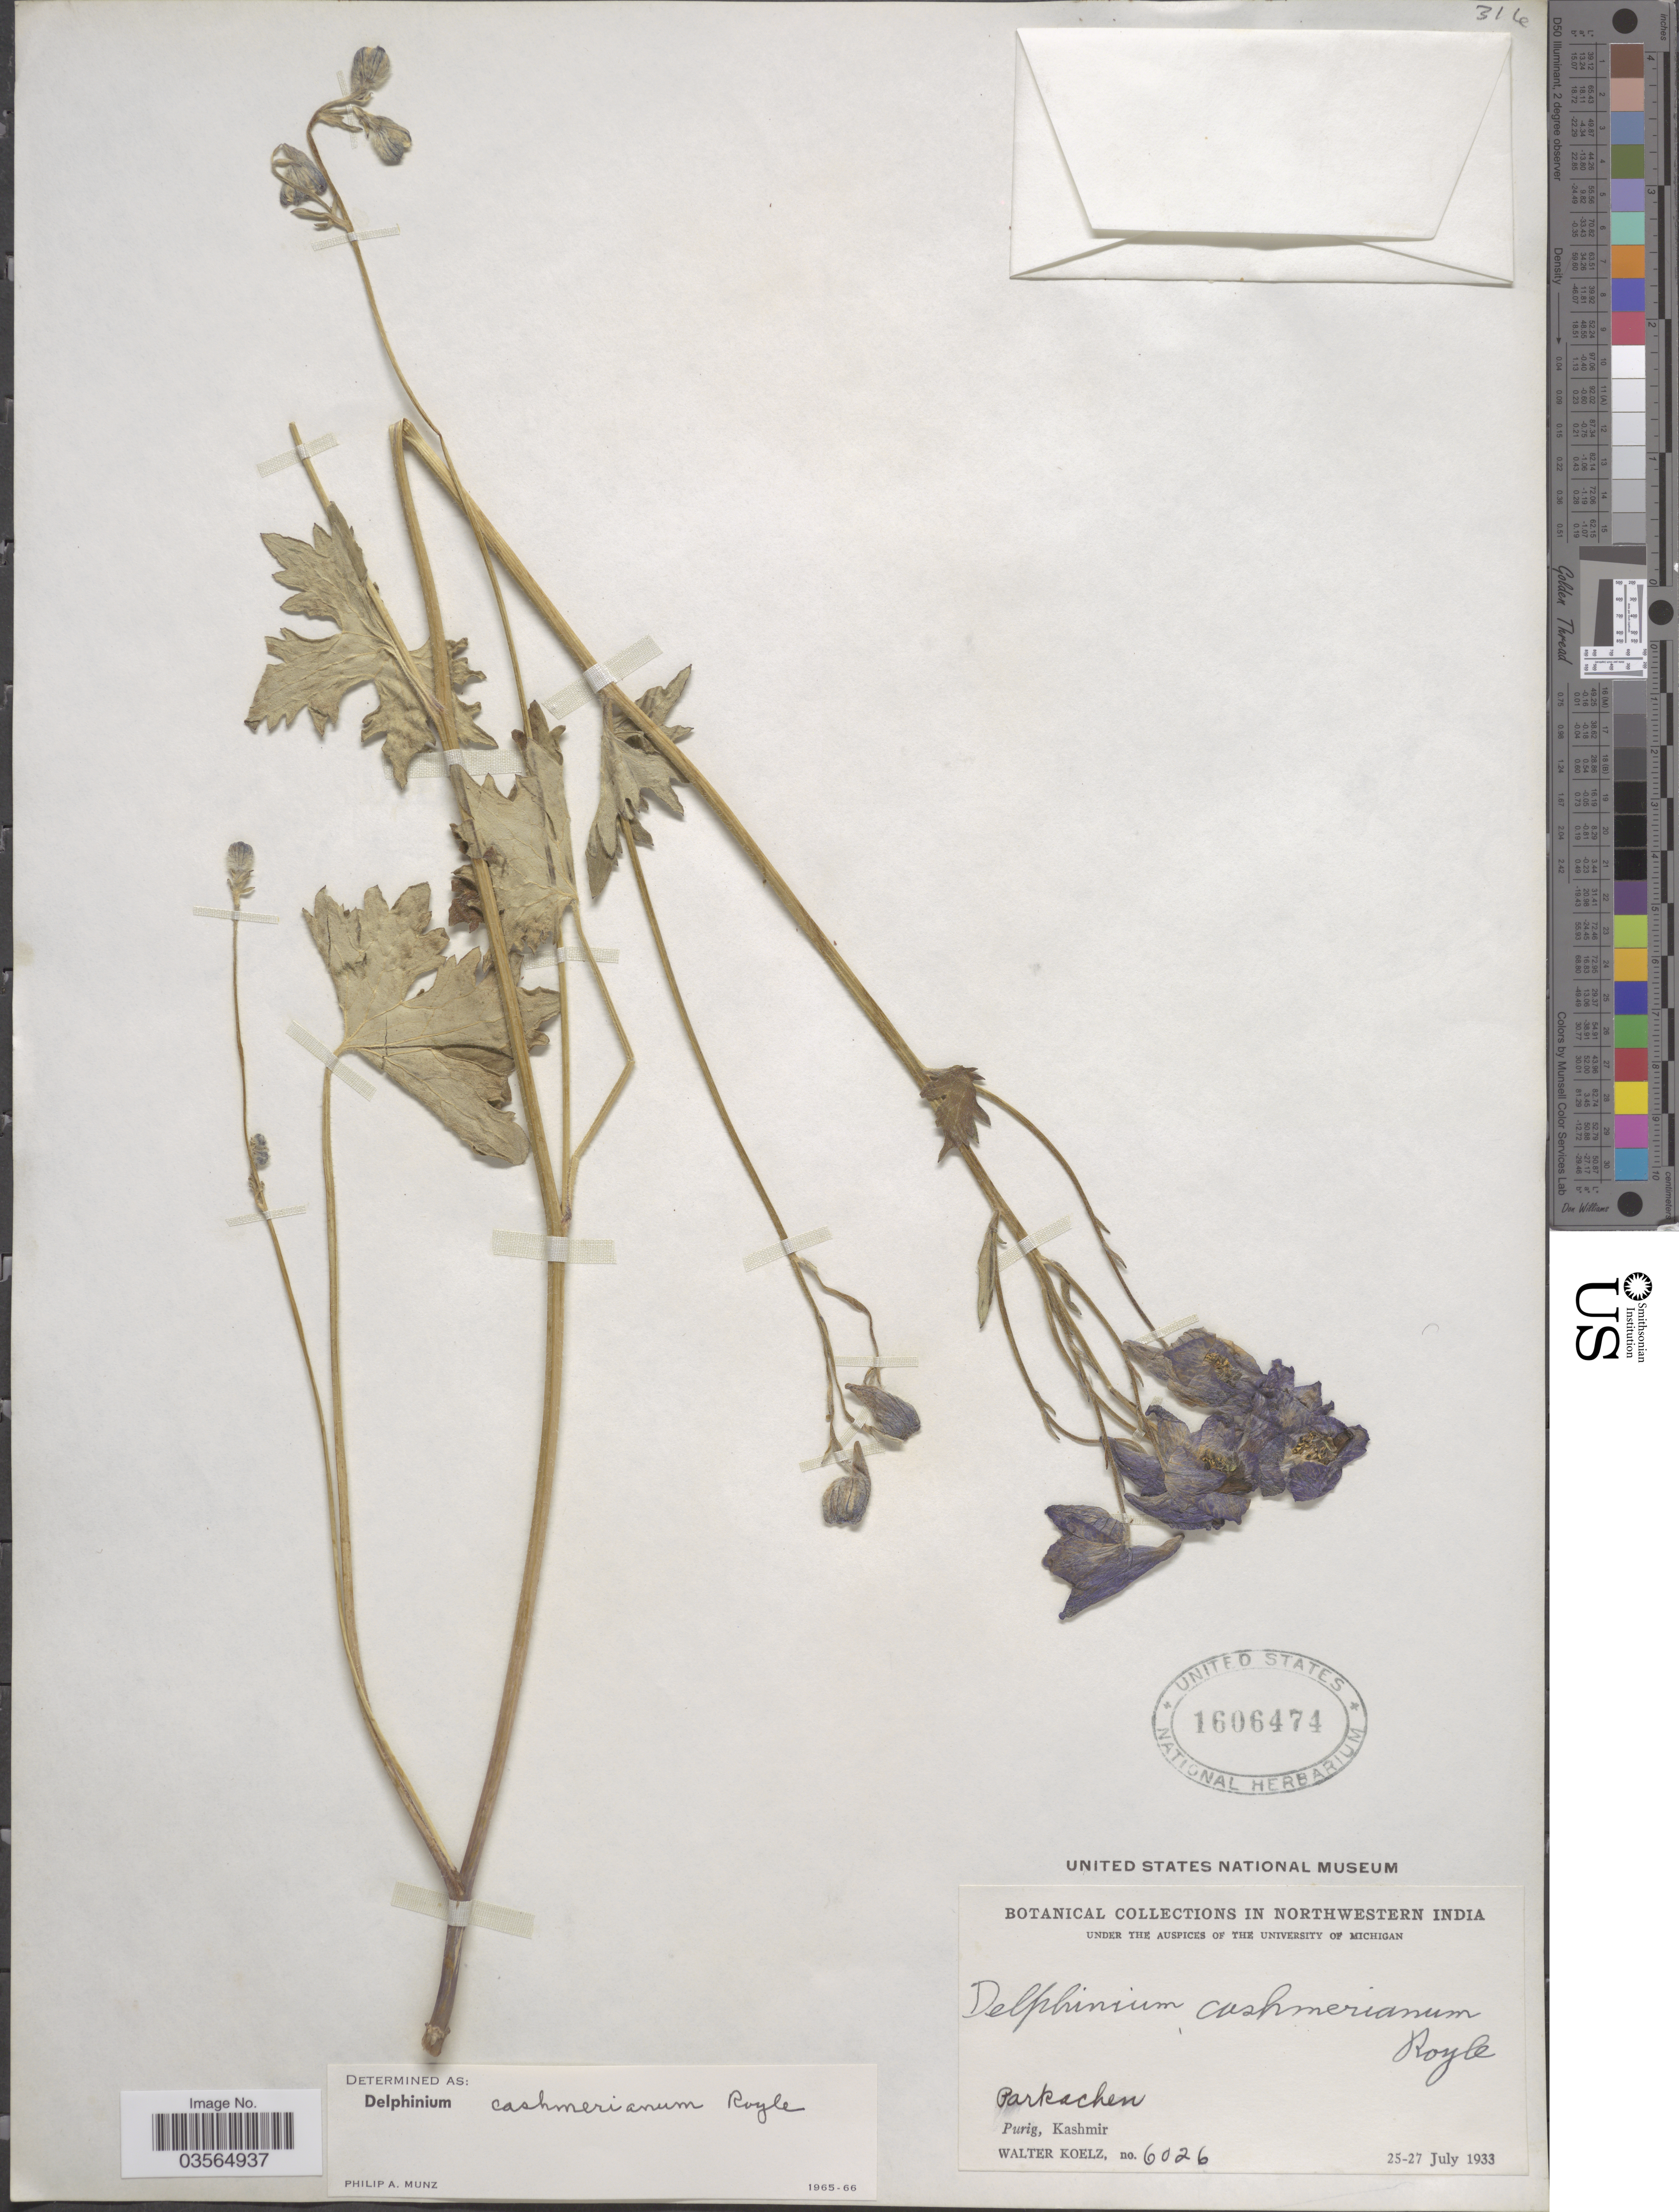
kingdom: Plantae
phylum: Tracheophyta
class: Magnoliopsida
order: Ranunculales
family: Ranunculaceae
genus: Delphinium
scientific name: Delphinium cashmerianum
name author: Royle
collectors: W. N. Koelz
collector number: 6026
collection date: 1933-07-25/1933-07-27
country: India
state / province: Jammu and Kashmir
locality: Northwestern India. Parkachen. Purig, Kashmir.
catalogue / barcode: US 1606474